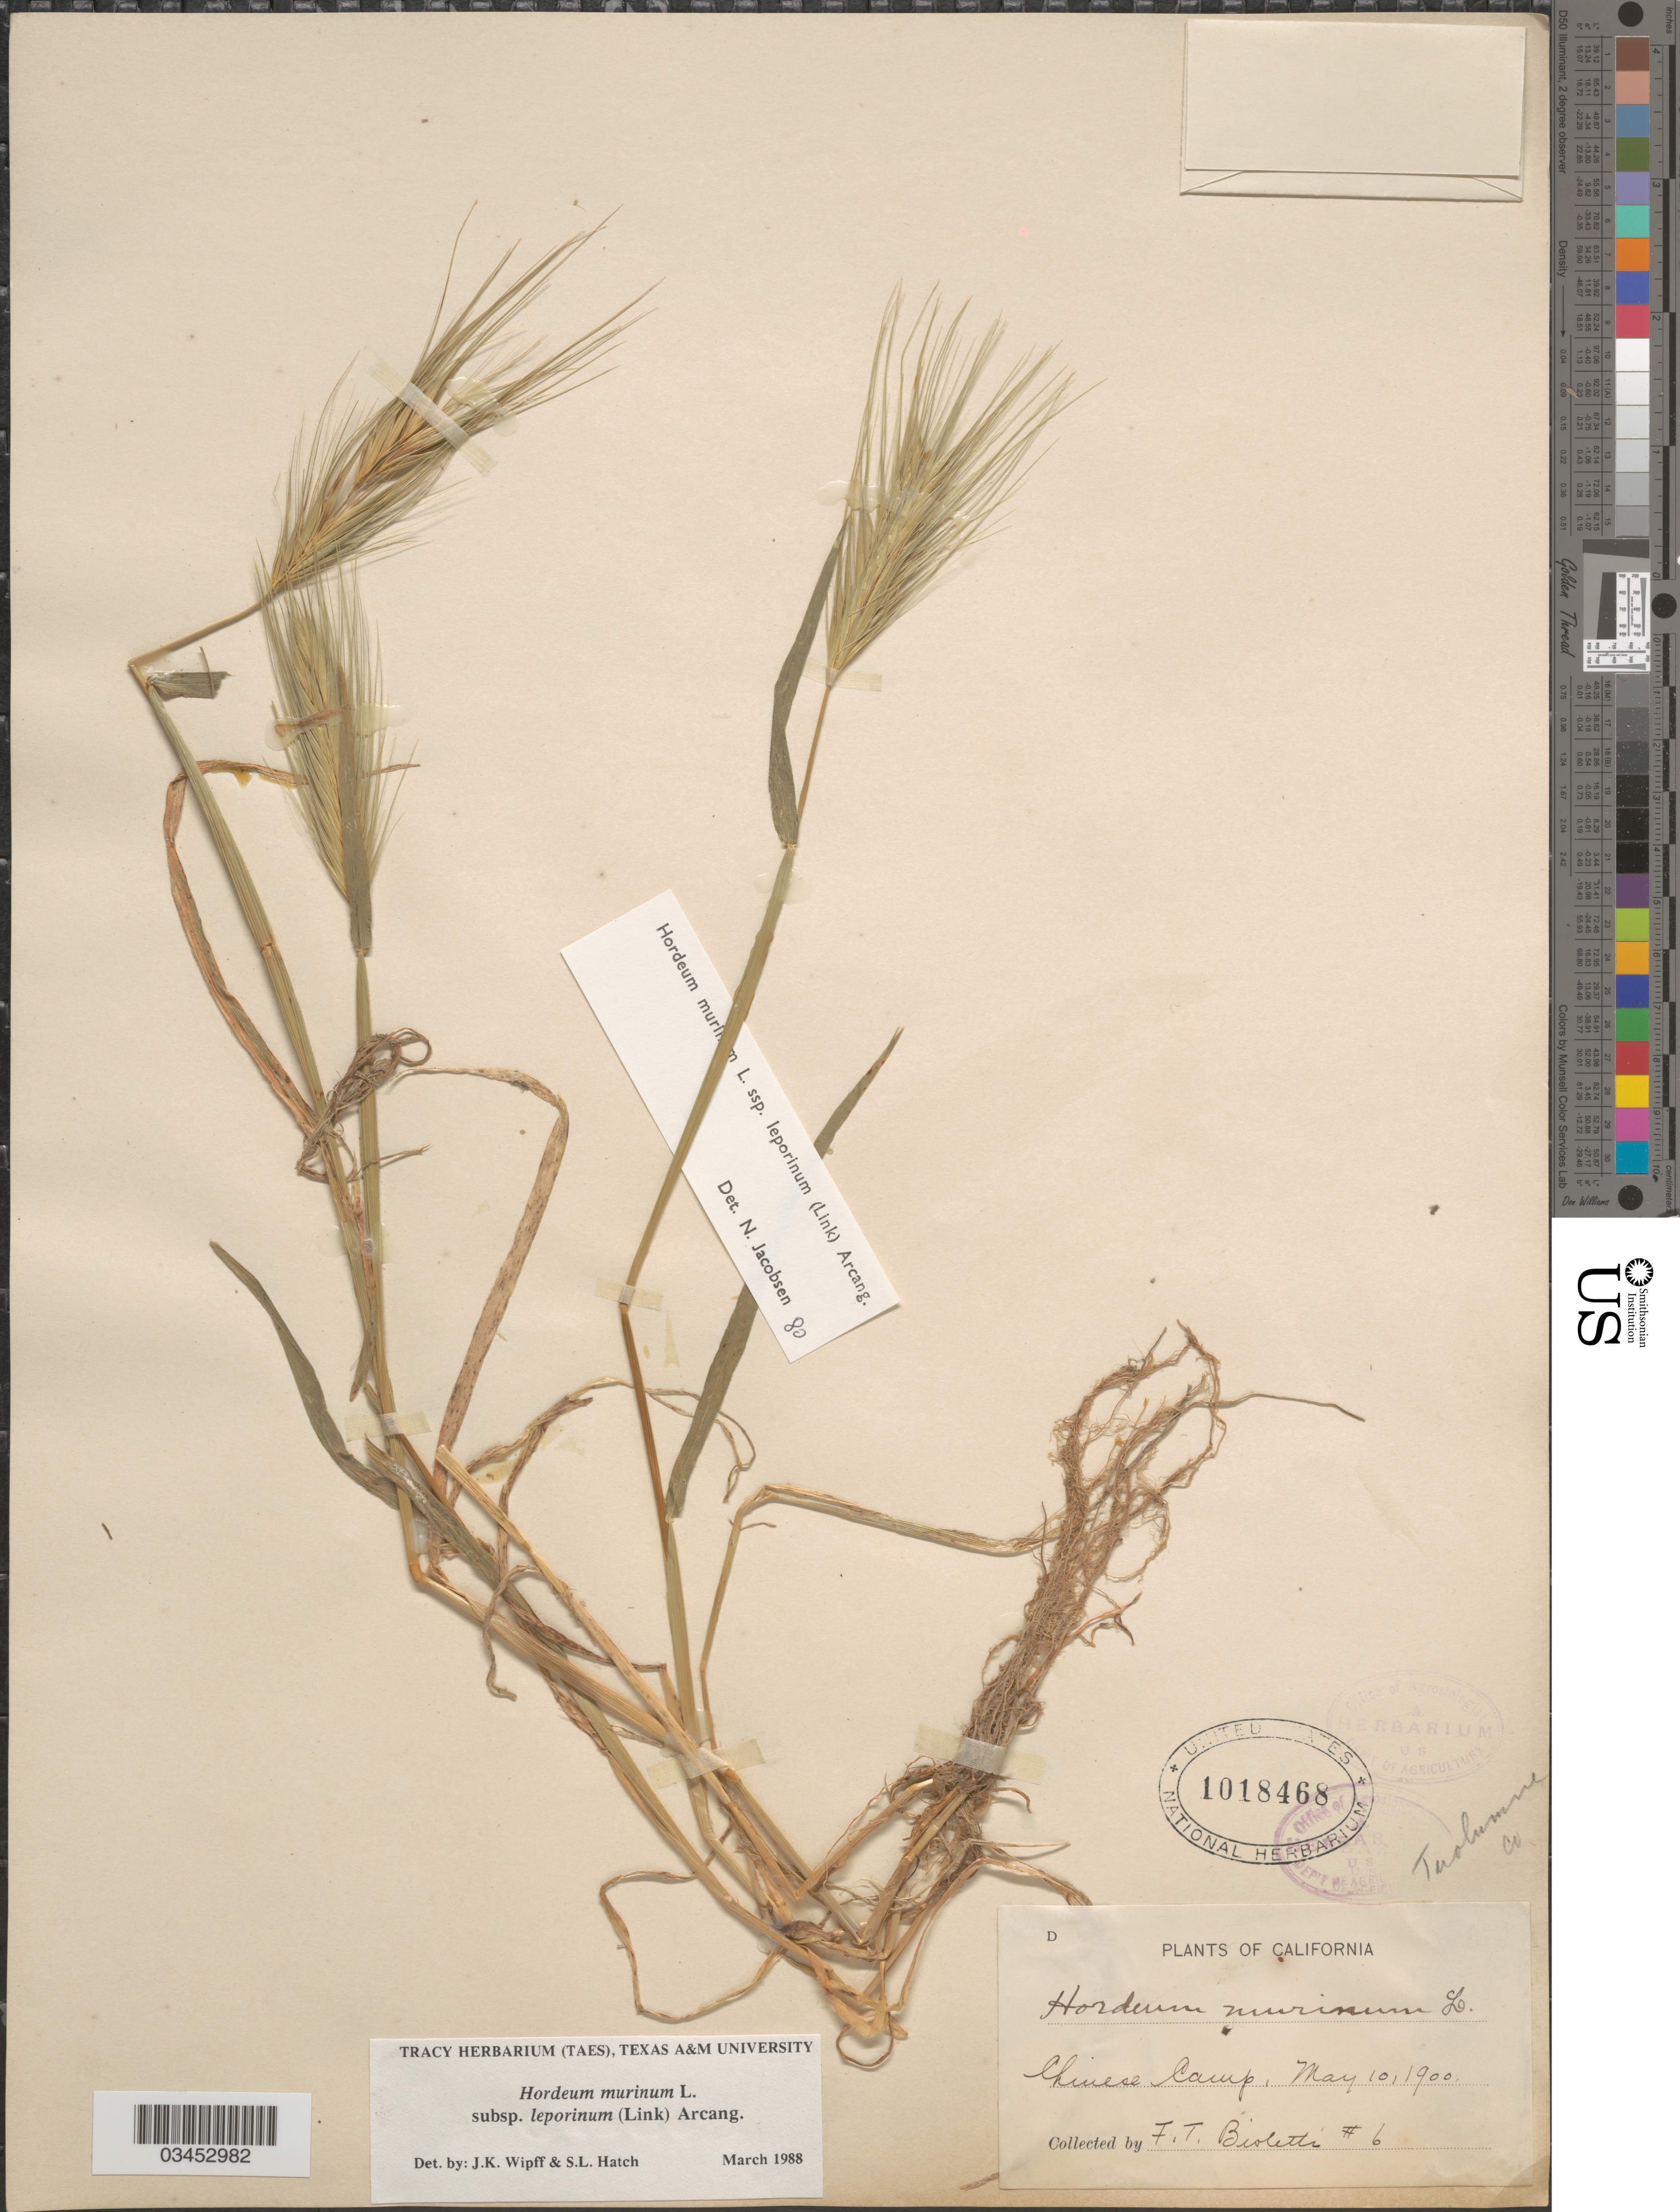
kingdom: Plantae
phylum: Tracheophyta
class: Liliopsida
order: Poales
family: Poaceae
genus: Hordeum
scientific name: Hordeum murinum subsp. leporinum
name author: (Link) Arcang.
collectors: F. T. Bioletti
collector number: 6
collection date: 1900-05-10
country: United States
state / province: California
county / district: Tuolumne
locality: Chinese Camp. Tuolumne Co.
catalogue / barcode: US 1018468